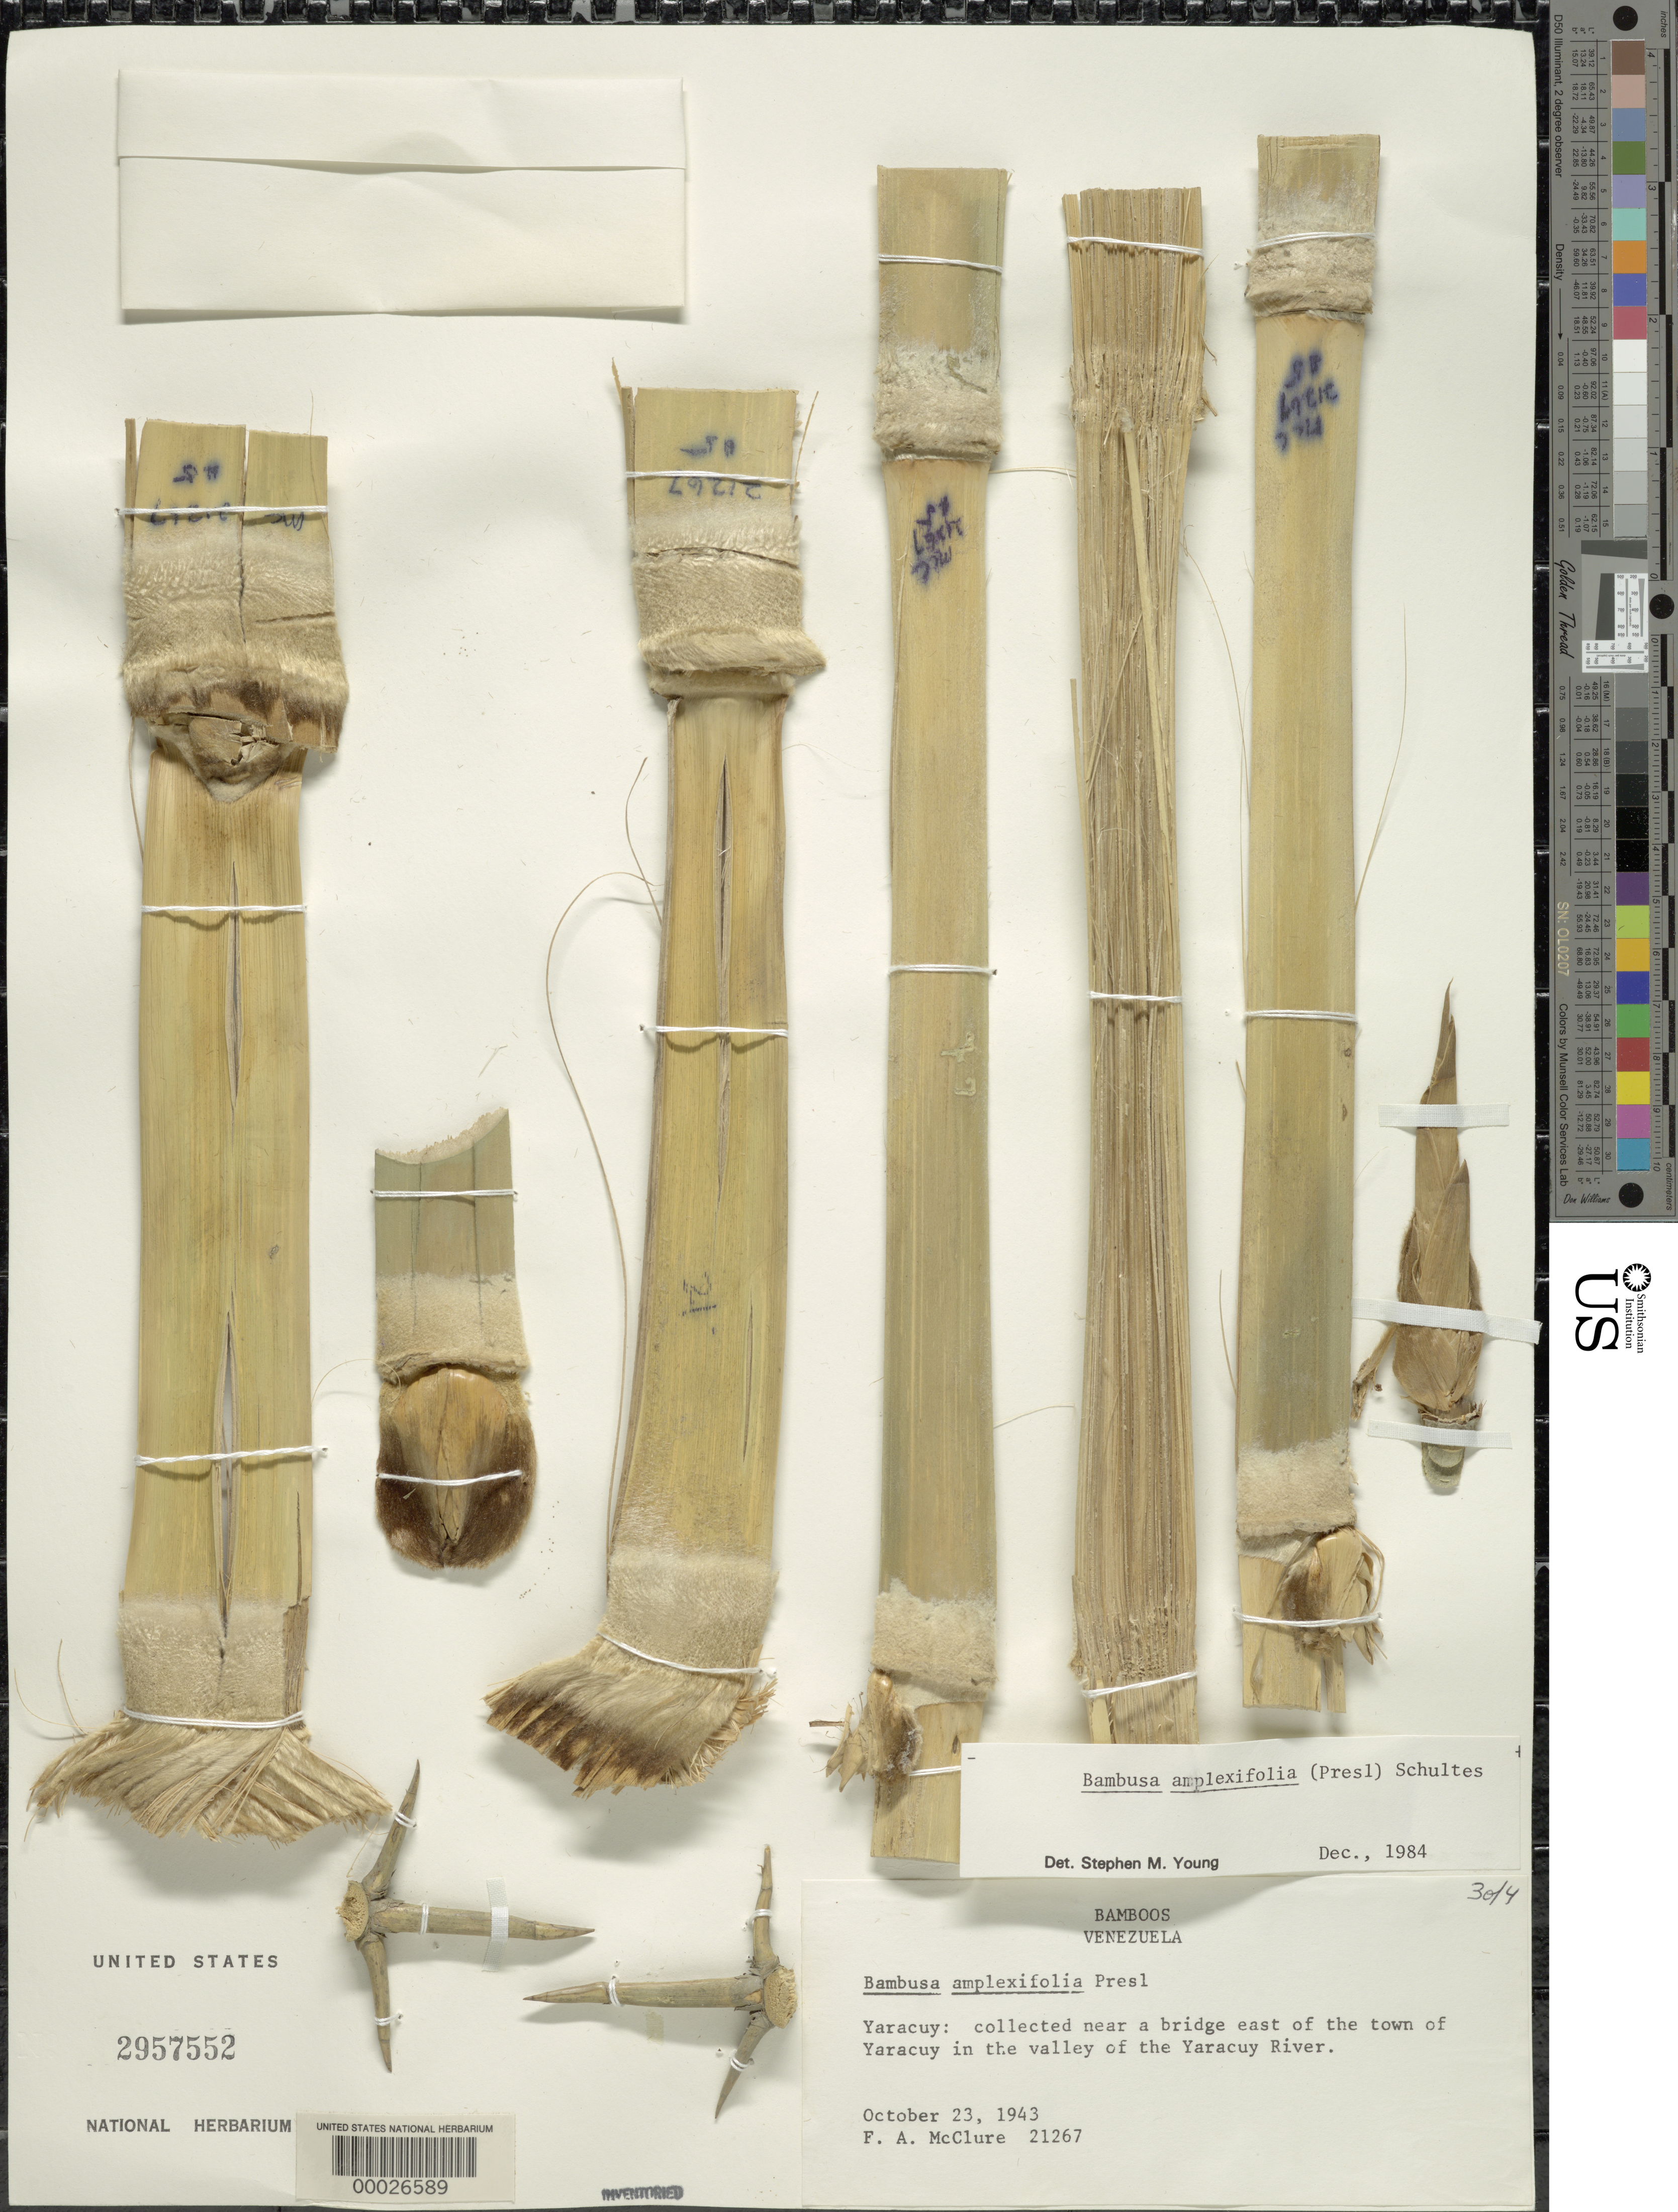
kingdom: Plantae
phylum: Tracheophyta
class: Liliopsida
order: Poales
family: Poaceae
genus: Guadua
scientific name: Guadua amplexifolia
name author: J. Presl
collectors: F. A. McClure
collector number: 21267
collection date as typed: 23 Oct 1943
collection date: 1943-10-23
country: Venezuela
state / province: Yaracuy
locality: Yaracuy, yaracuy river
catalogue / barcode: US 2957552